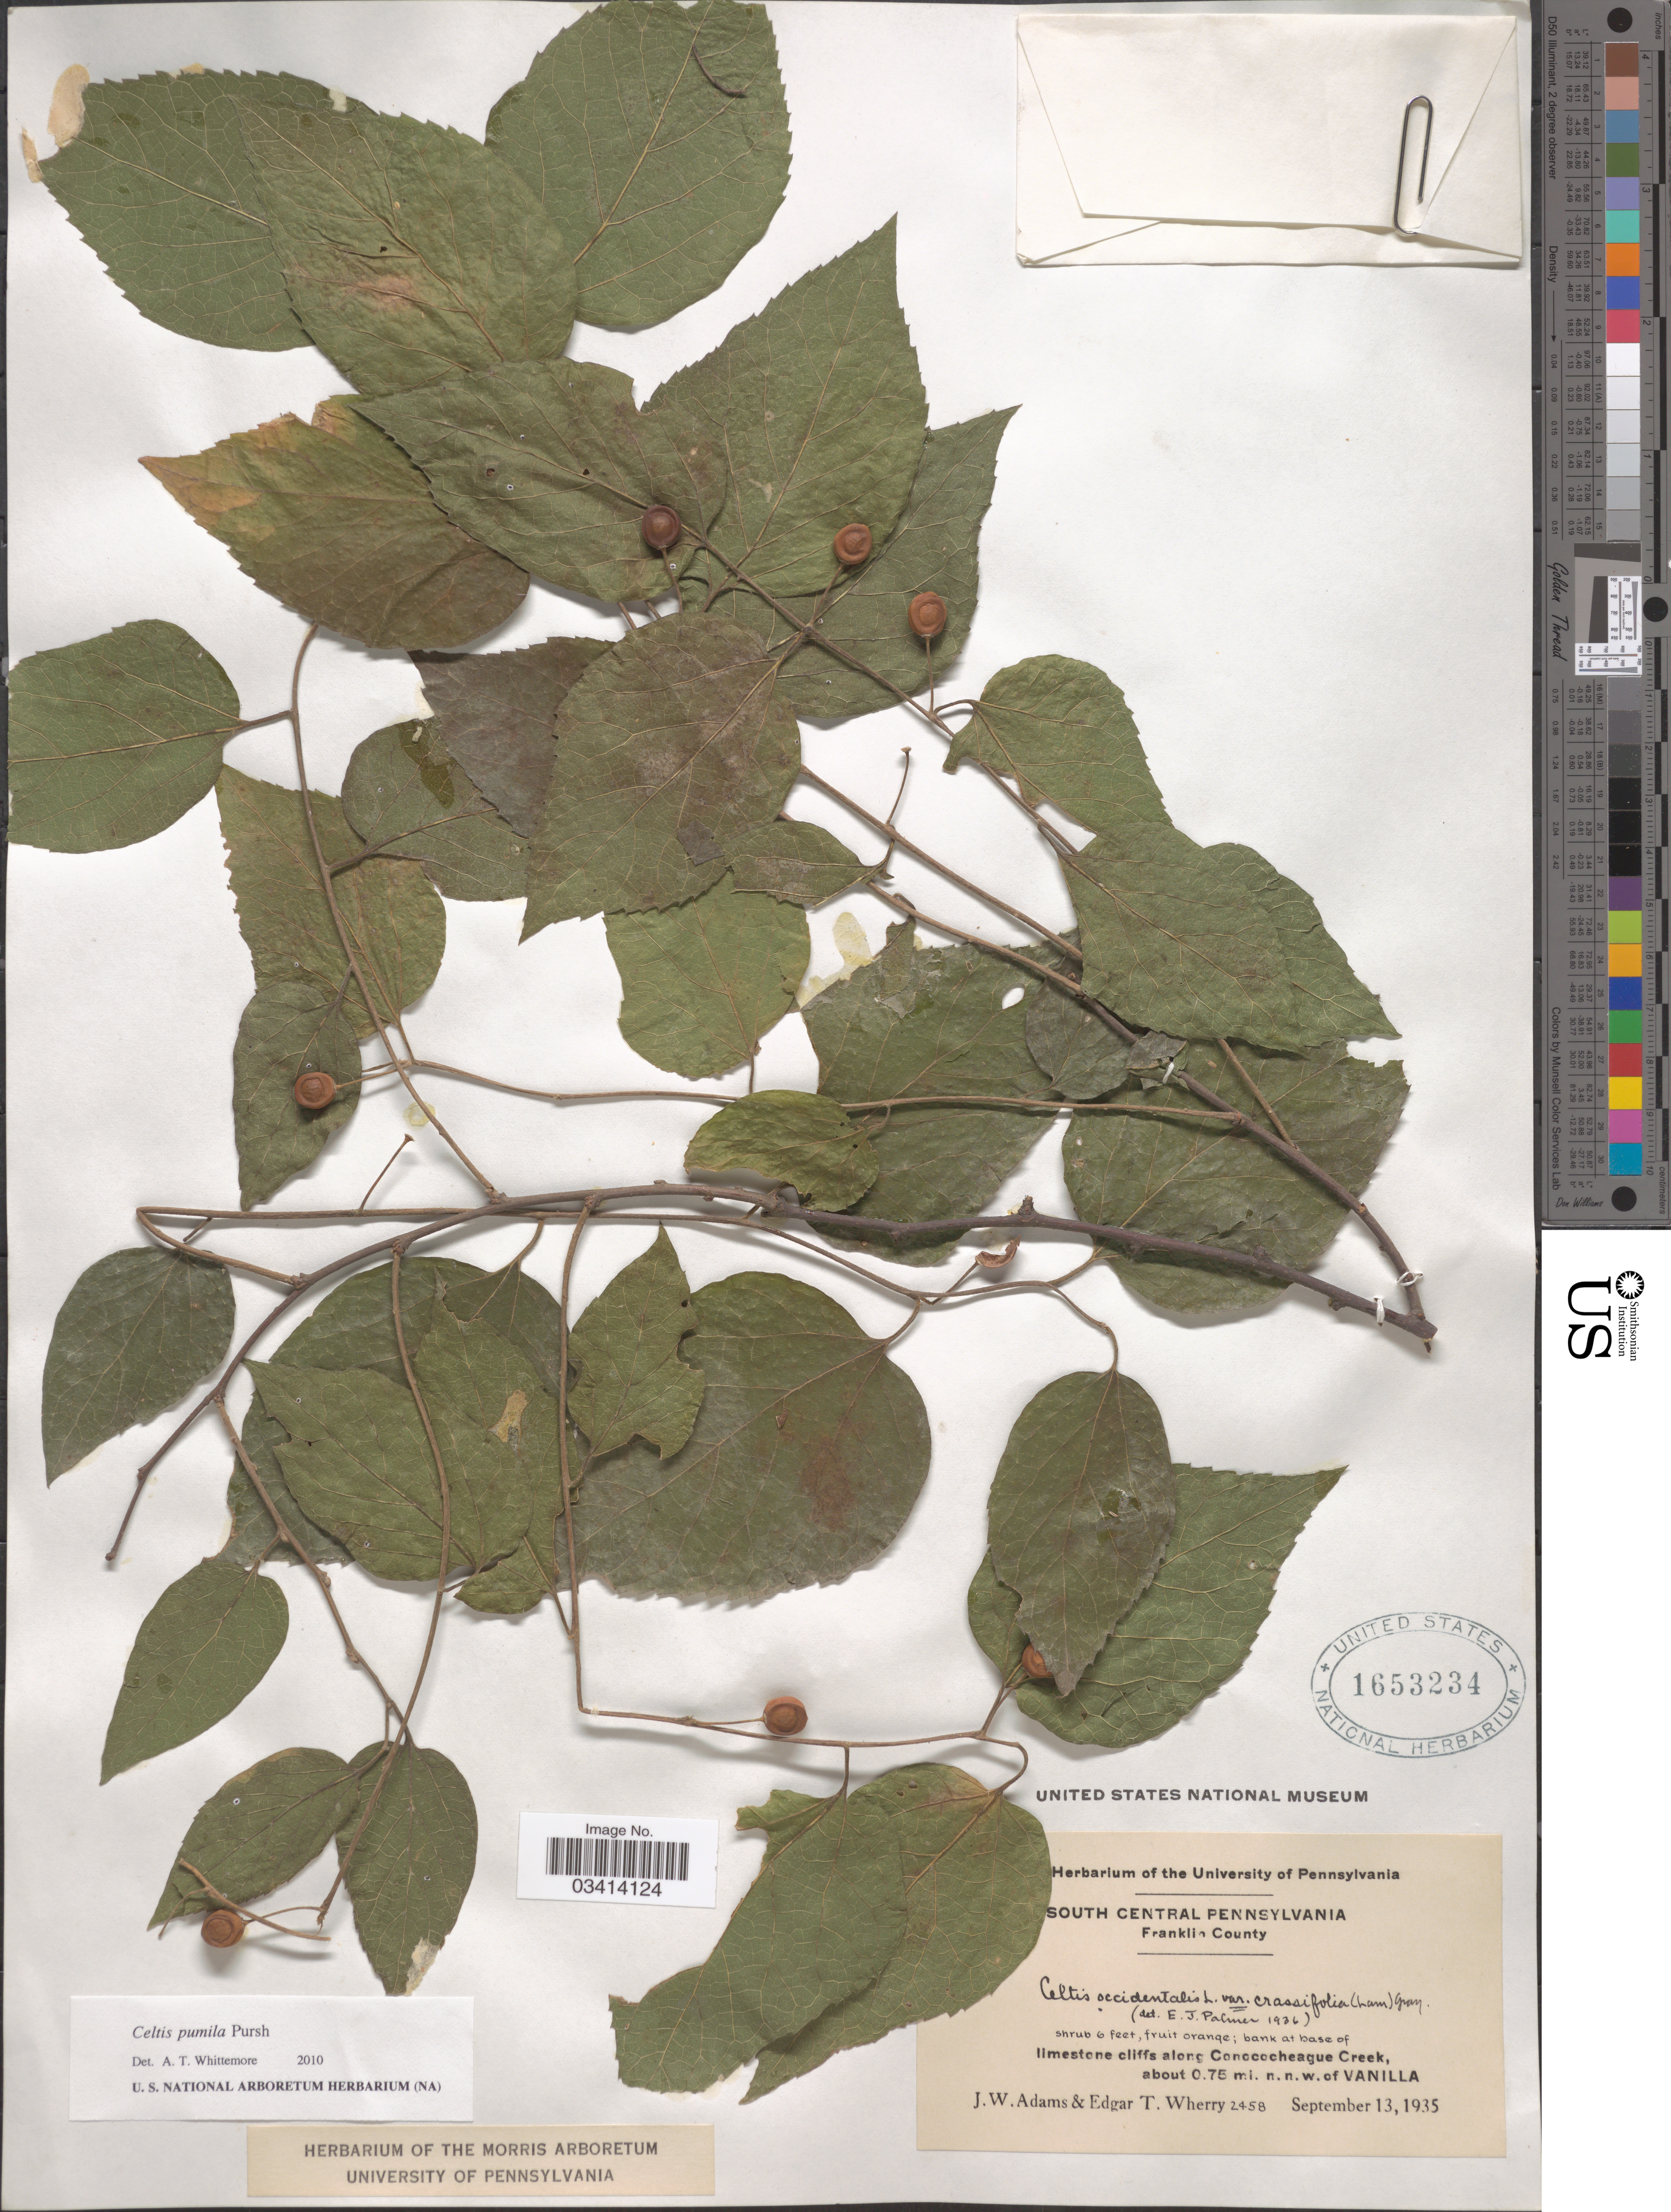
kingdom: Plantae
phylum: Tracheophyta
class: Magnoliopsida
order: Rosales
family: Cannabaceae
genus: Celtis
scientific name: Celtis pumila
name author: Pursh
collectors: J. Adams & E. T. Wherry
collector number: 2458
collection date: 1935-09-13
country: United States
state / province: Pennsylvania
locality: South Central Pennsylvania. Franklin County. Bank at base of limestone cliffs along Conococheague Creek, about 0.75 mi. n.n.w. of Vanilla.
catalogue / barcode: US 1653234